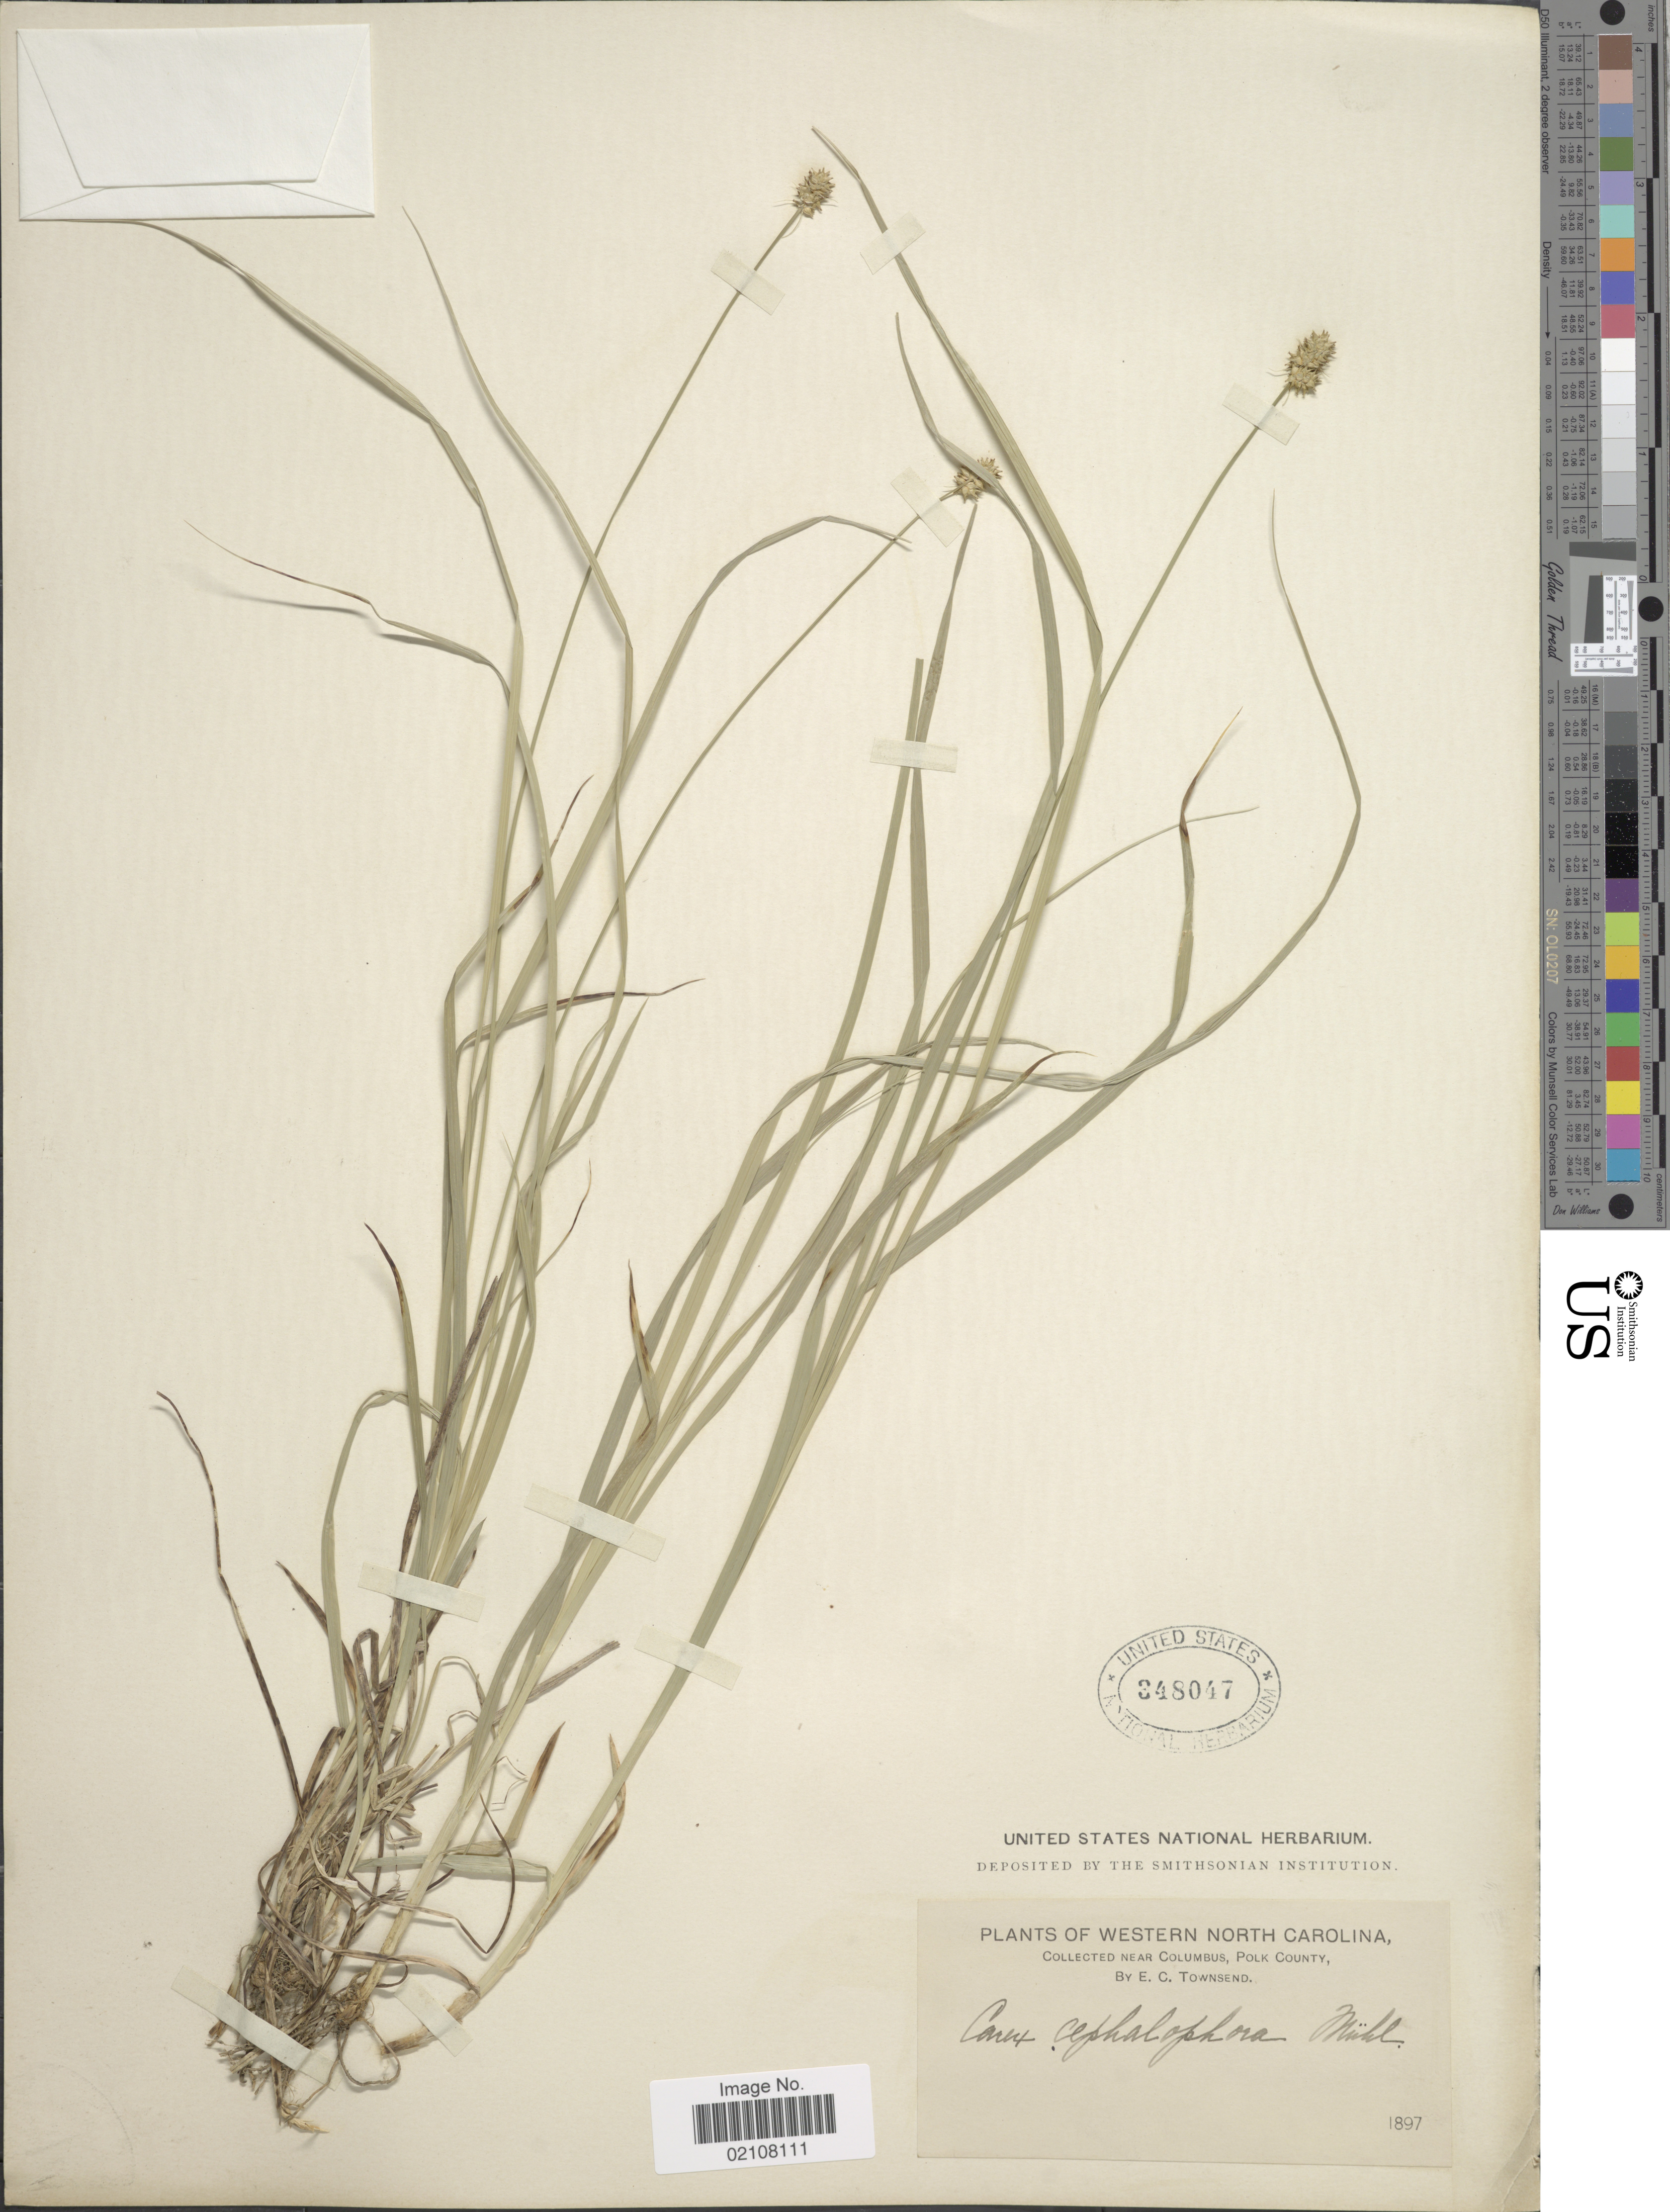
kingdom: Plantae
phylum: Tracheophyta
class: Liliopsida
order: Poales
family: Cyperaceae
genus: Carex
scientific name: Carex cephalophora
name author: Muhl. ex Willd.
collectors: E. C. Townsend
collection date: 1897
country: United States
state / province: North Carolina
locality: Western North Carolina, near Columbus, Polk County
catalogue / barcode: US 348047